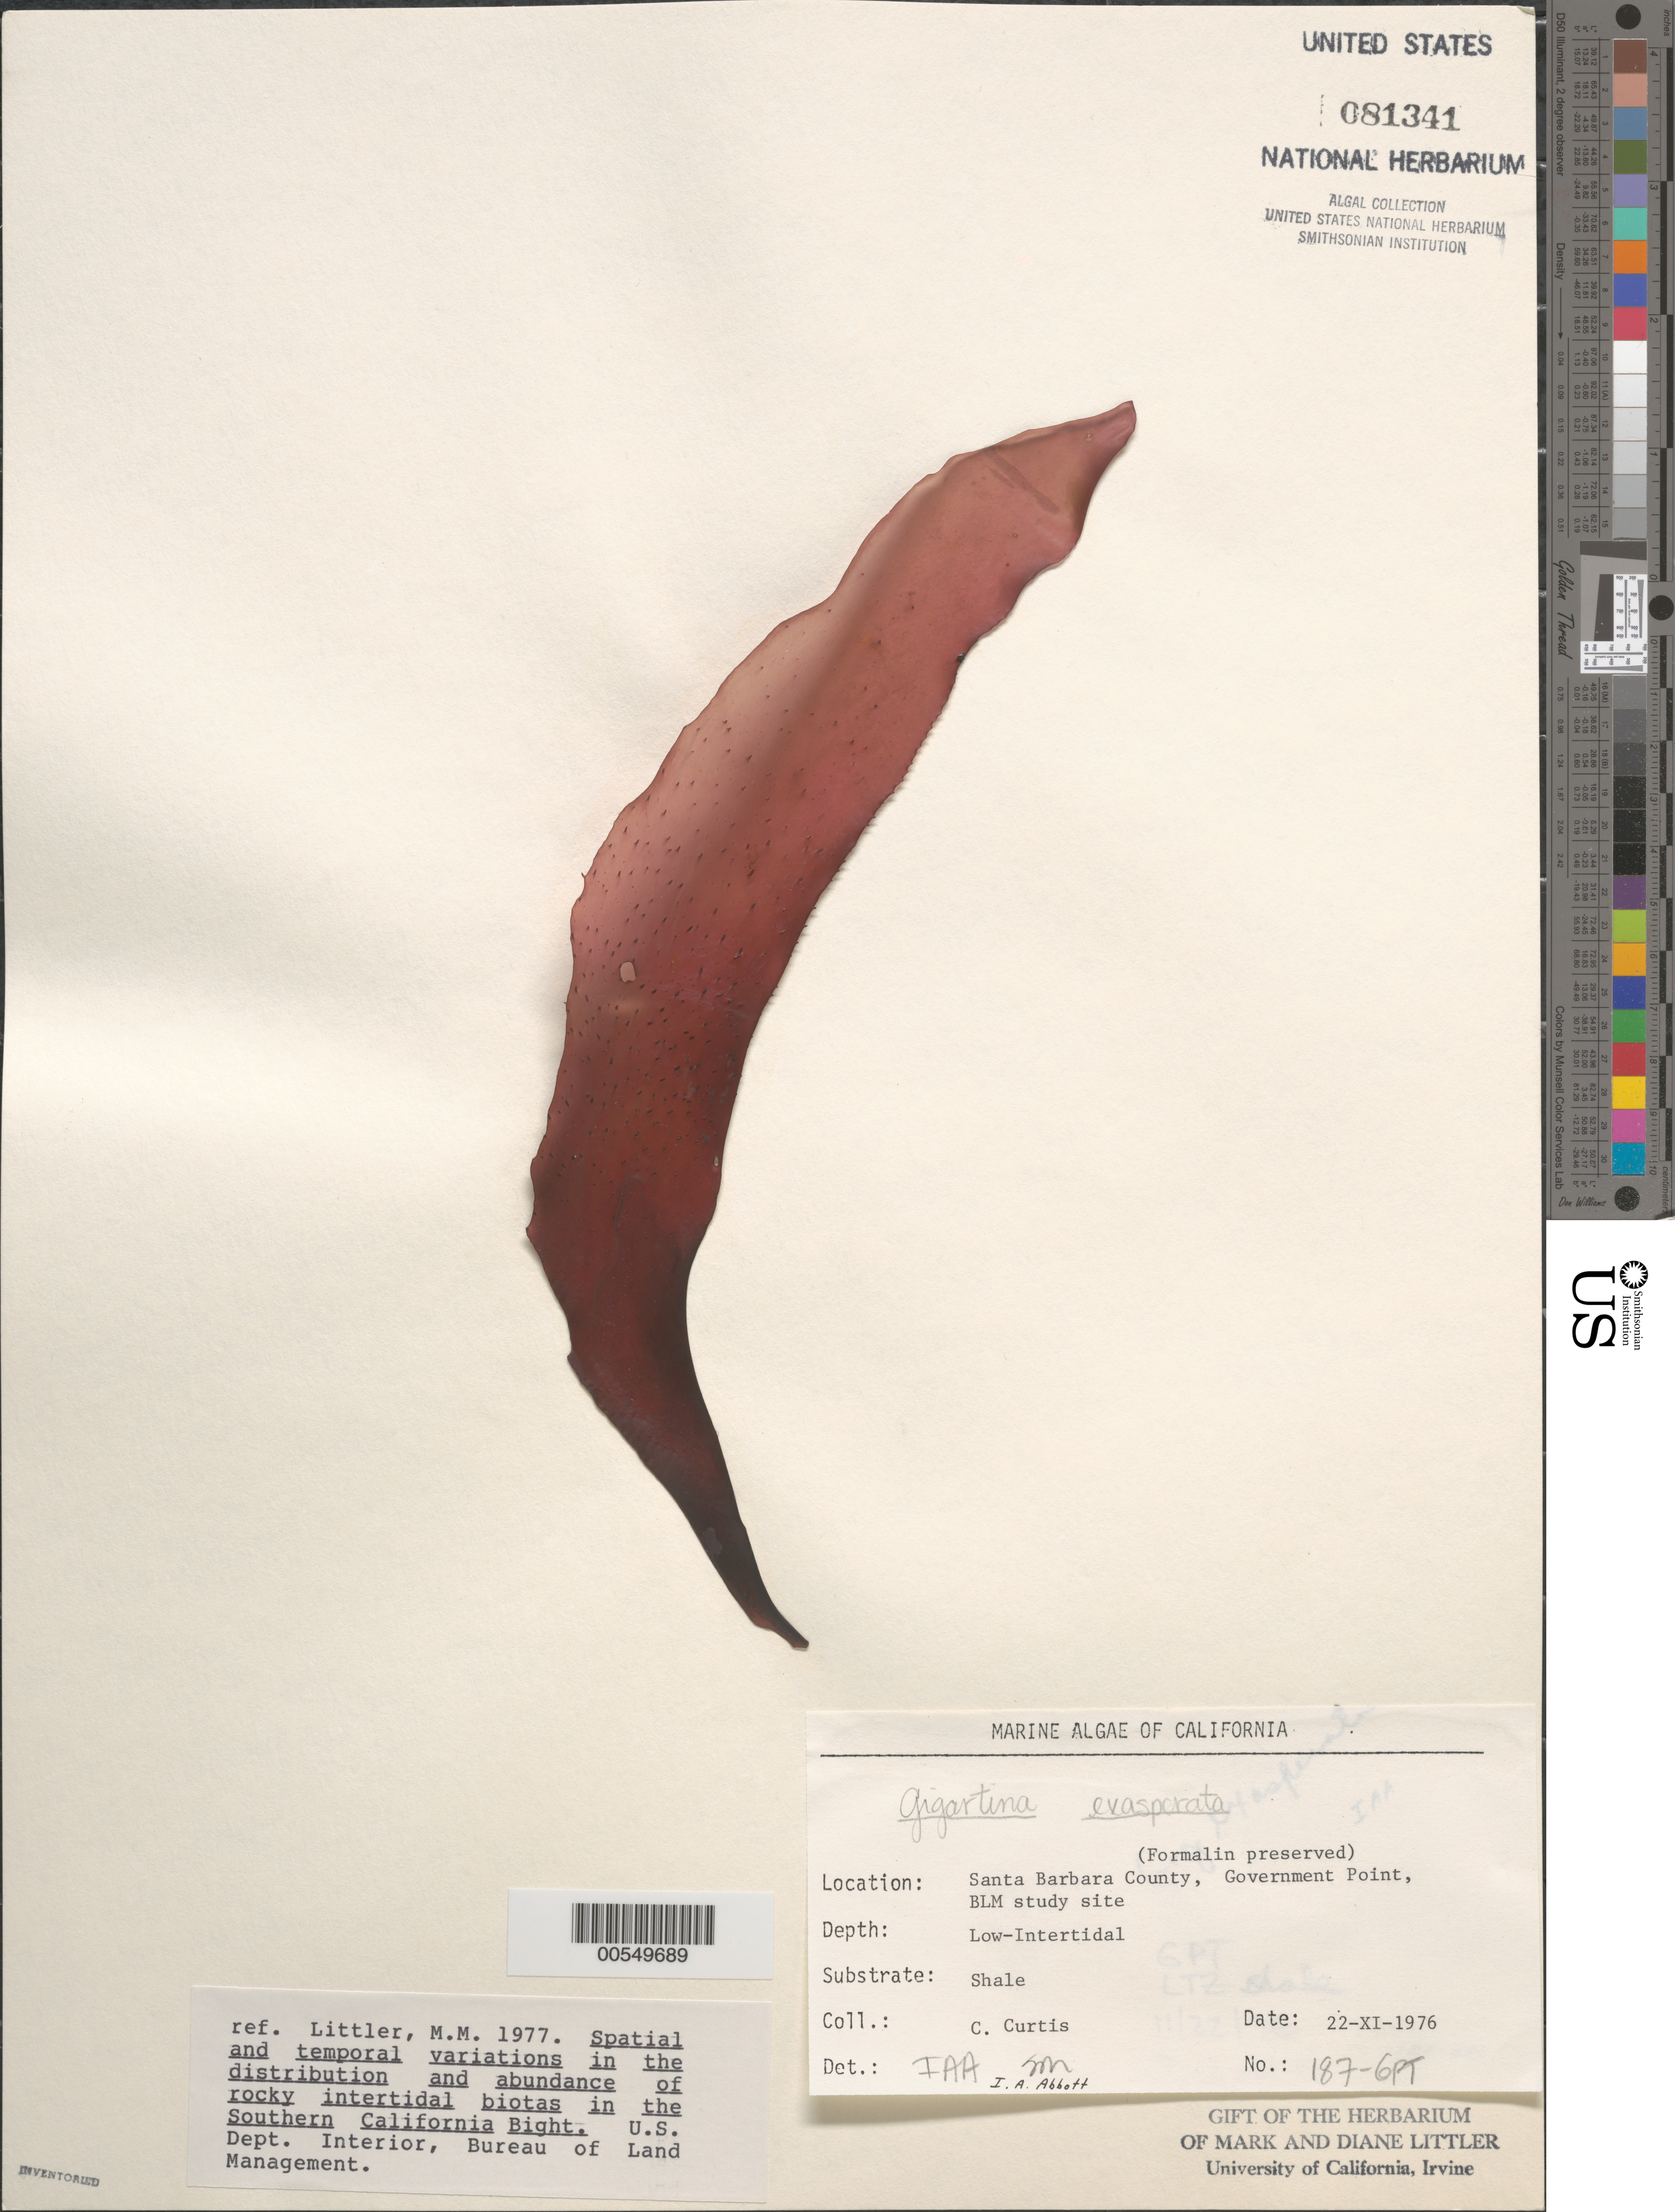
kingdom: Plantae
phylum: Rhodophyta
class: Florideophyceae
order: Gigartinales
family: Gigartinaceae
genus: Chondracanthus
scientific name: Chondracanthus exasperatus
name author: (Harv. & J. Bailey) J.R. Hughey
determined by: Algae name updating Project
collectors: C. Curtis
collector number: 187-GPT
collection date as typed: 22 Nov 1976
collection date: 1976-11-22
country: United States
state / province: California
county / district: Santa Barbara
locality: Government Point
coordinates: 34 26'31"N, 120 24'06"W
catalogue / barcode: US 81341